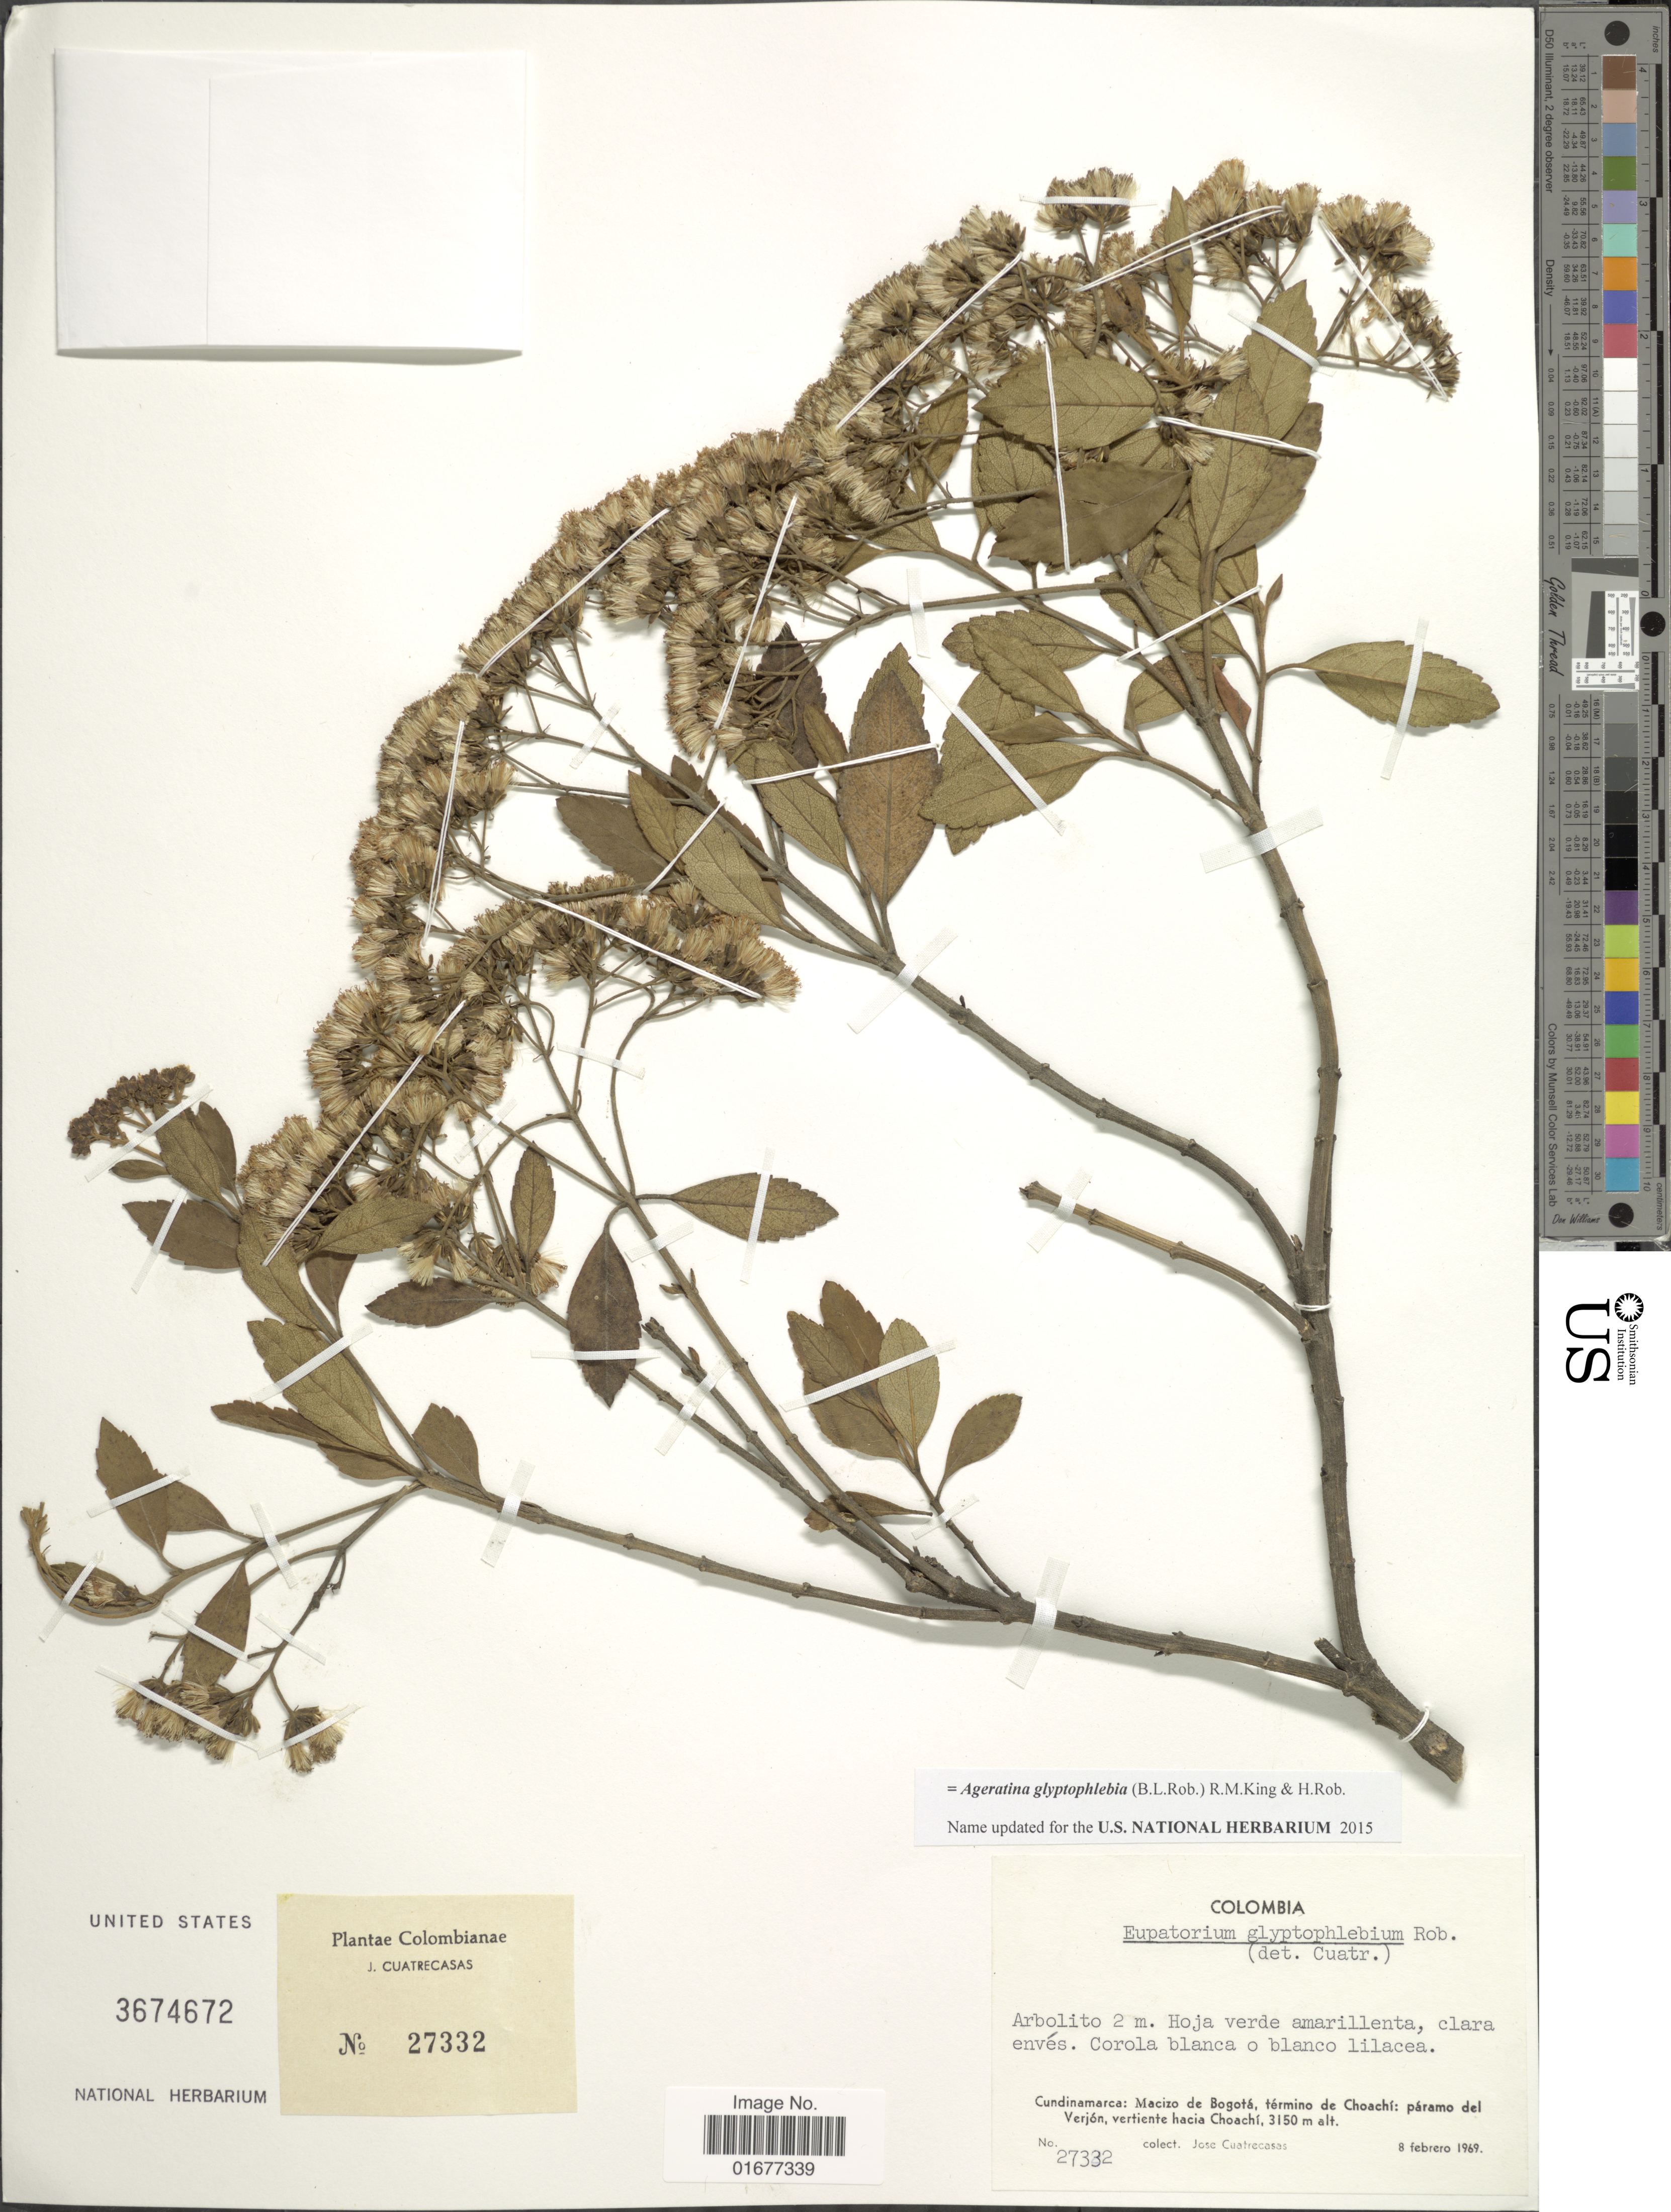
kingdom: Plantae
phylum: Tracheophyta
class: Magnoliopsida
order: Asterales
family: Asteraceae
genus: Ageratina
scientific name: Ageratina glyptophlebia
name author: (B.L. Rob.) R.M. King & H. Rob.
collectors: J. Cuatrecasas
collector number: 27332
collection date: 1969-02-08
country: Colombia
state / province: Cundinamarca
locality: Macizo de Bogota, termino de Choachi: paramo del Verjon, vertiente hacia Choachi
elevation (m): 3150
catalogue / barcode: US 3674672